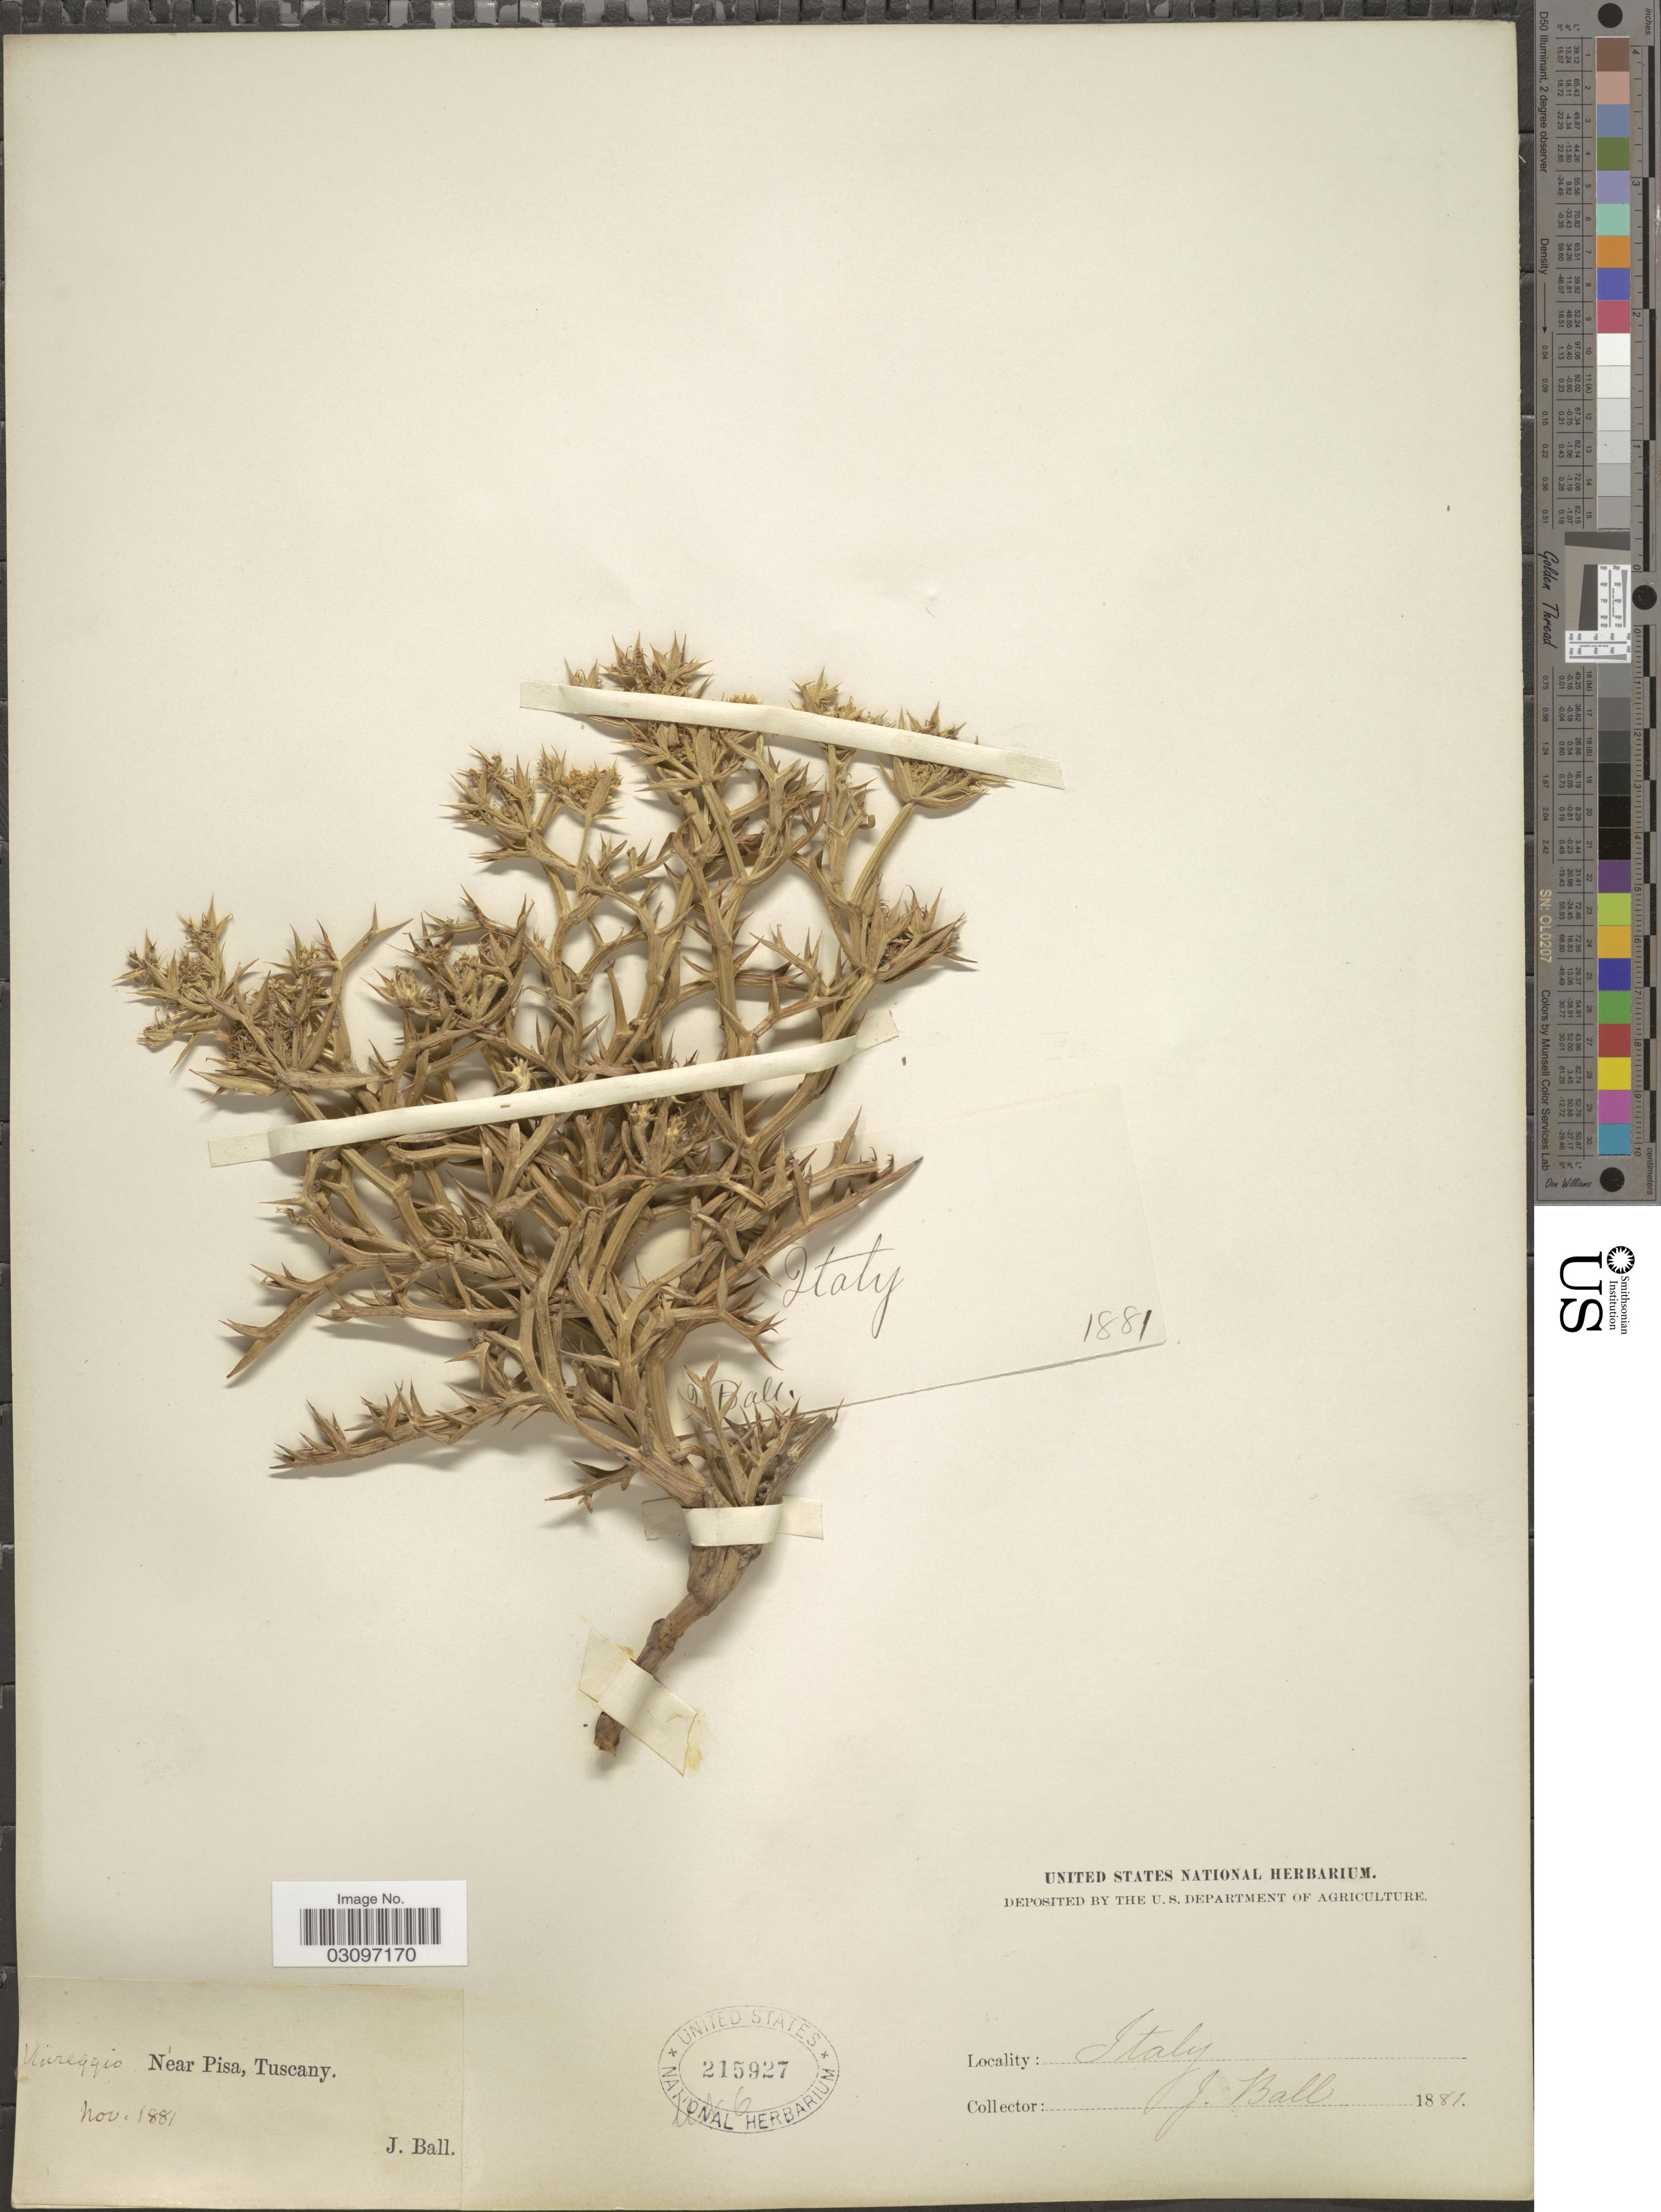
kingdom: Plantae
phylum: Tracheophyta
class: Magnoliopsida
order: Apiales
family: Apiaceae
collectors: J. Ball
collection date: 1881-11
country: Italy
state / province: Tuscany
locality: Near Pisa.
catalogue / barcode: US 215927